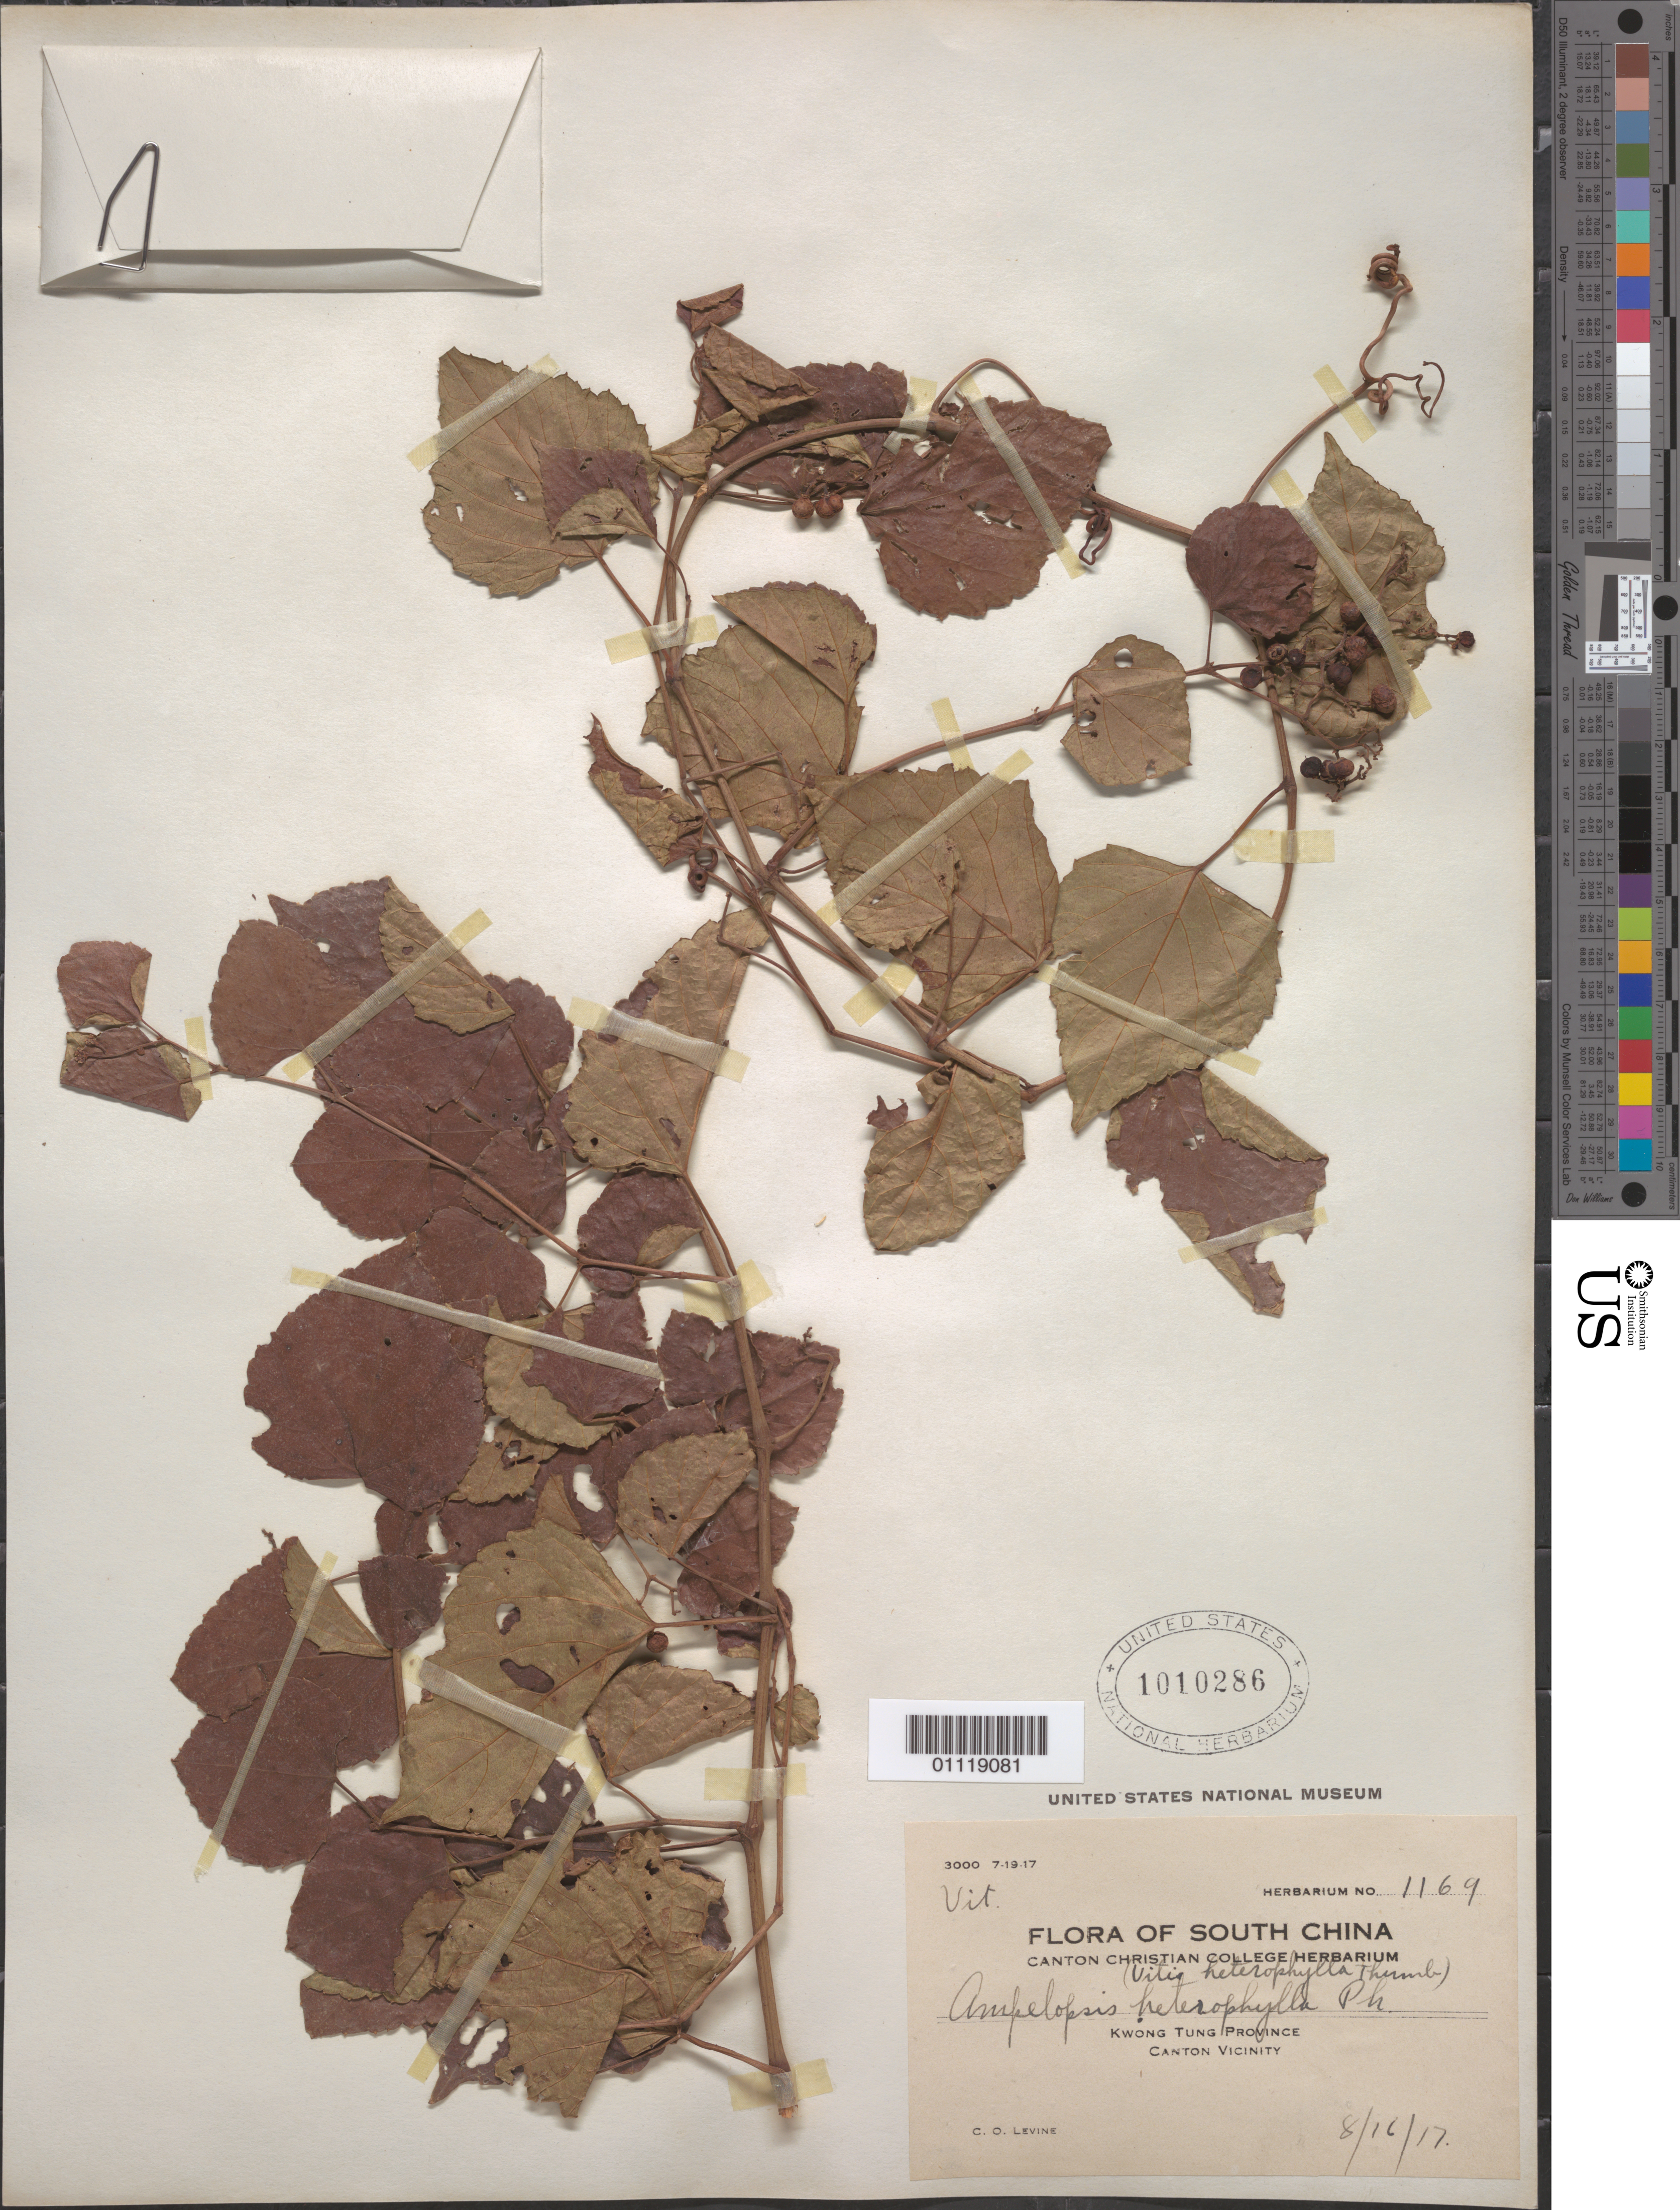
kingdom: Plantae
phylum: Tracheophyta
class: Magnoliopsida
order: Vitales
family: Vitaceae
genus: Ampelopsis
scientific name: Ampelopsis glandulosa var. heterophylla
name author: (Thunb.) Momiy.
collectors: C. O. Levine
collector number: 1169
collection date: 1917-08-16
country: China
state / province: Guangdong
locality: Canton Vicinity.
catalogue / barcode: US 1010286